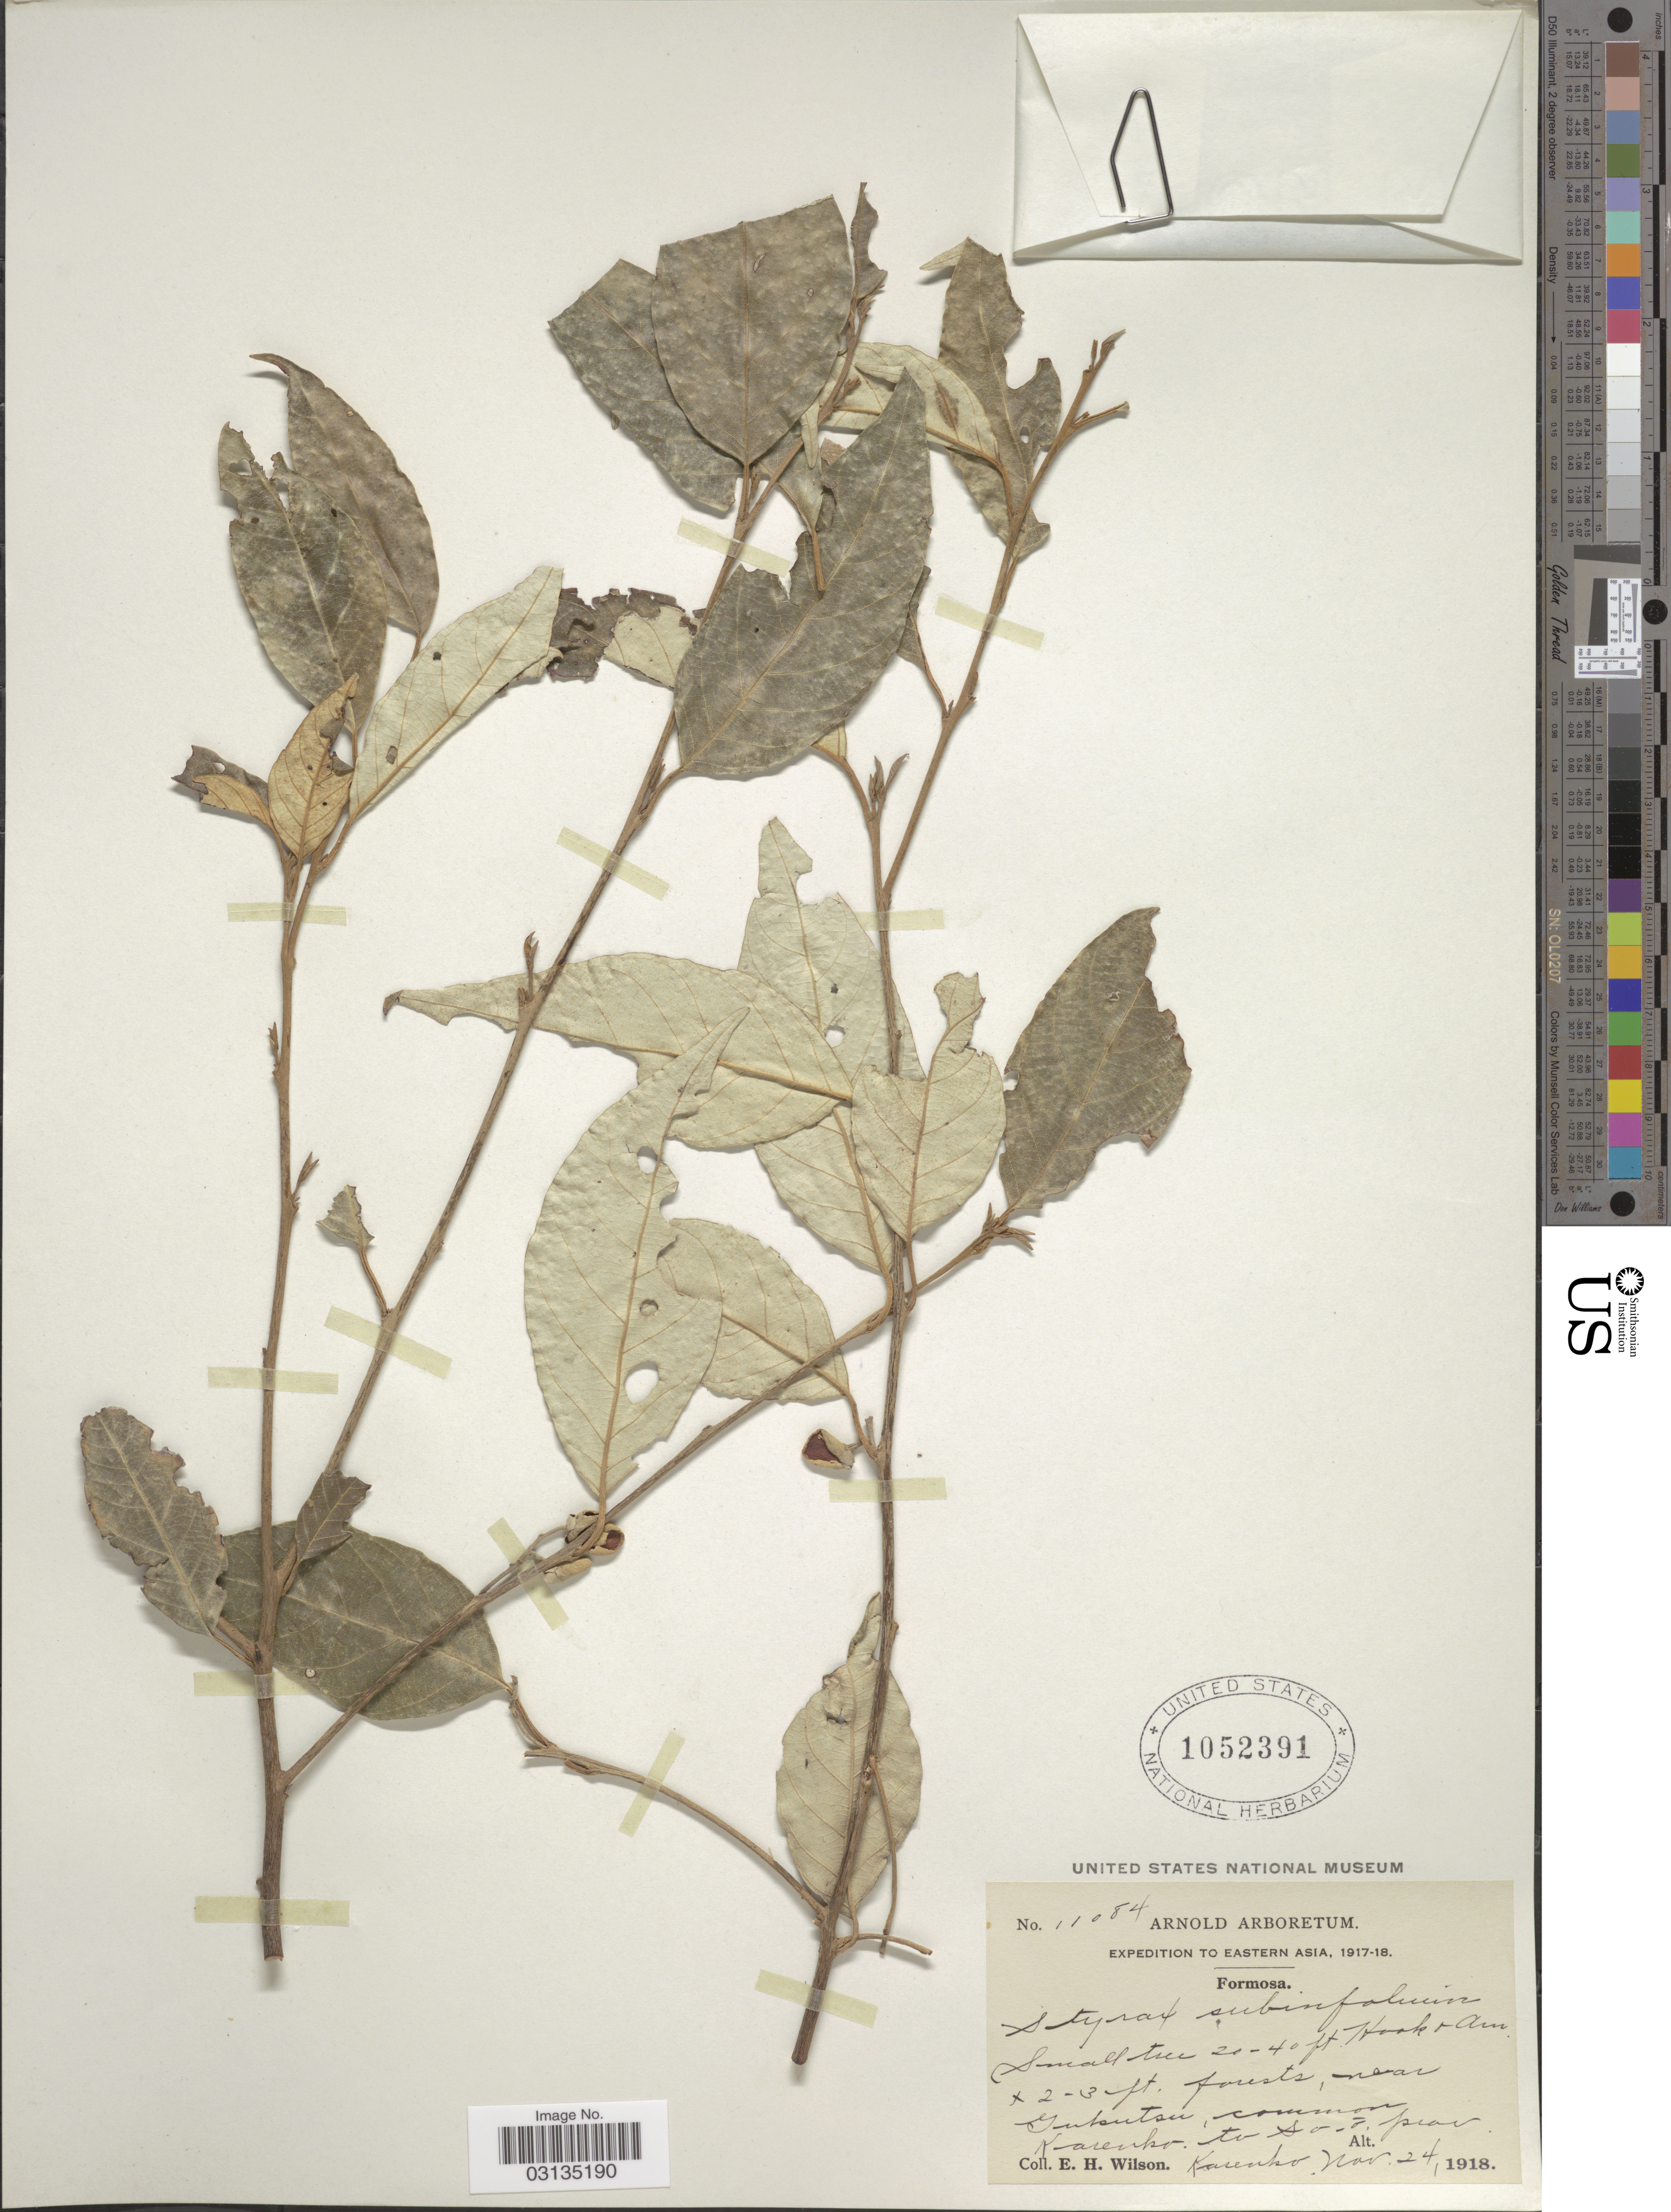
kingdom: Plantae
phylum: Tracheophyta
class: Magnoliopsida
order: Ericales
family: Styracaceae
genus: Styrax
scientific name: Styrax suberifolius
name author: Hook. & Arn.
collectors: E. Wilson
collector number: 11084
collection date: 1918-11-24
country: Taiwan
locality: Eastern Asia, Formosa, near Gukutsu, common Karenko to So-o, prov. Karenko.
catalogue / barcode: US 1052391